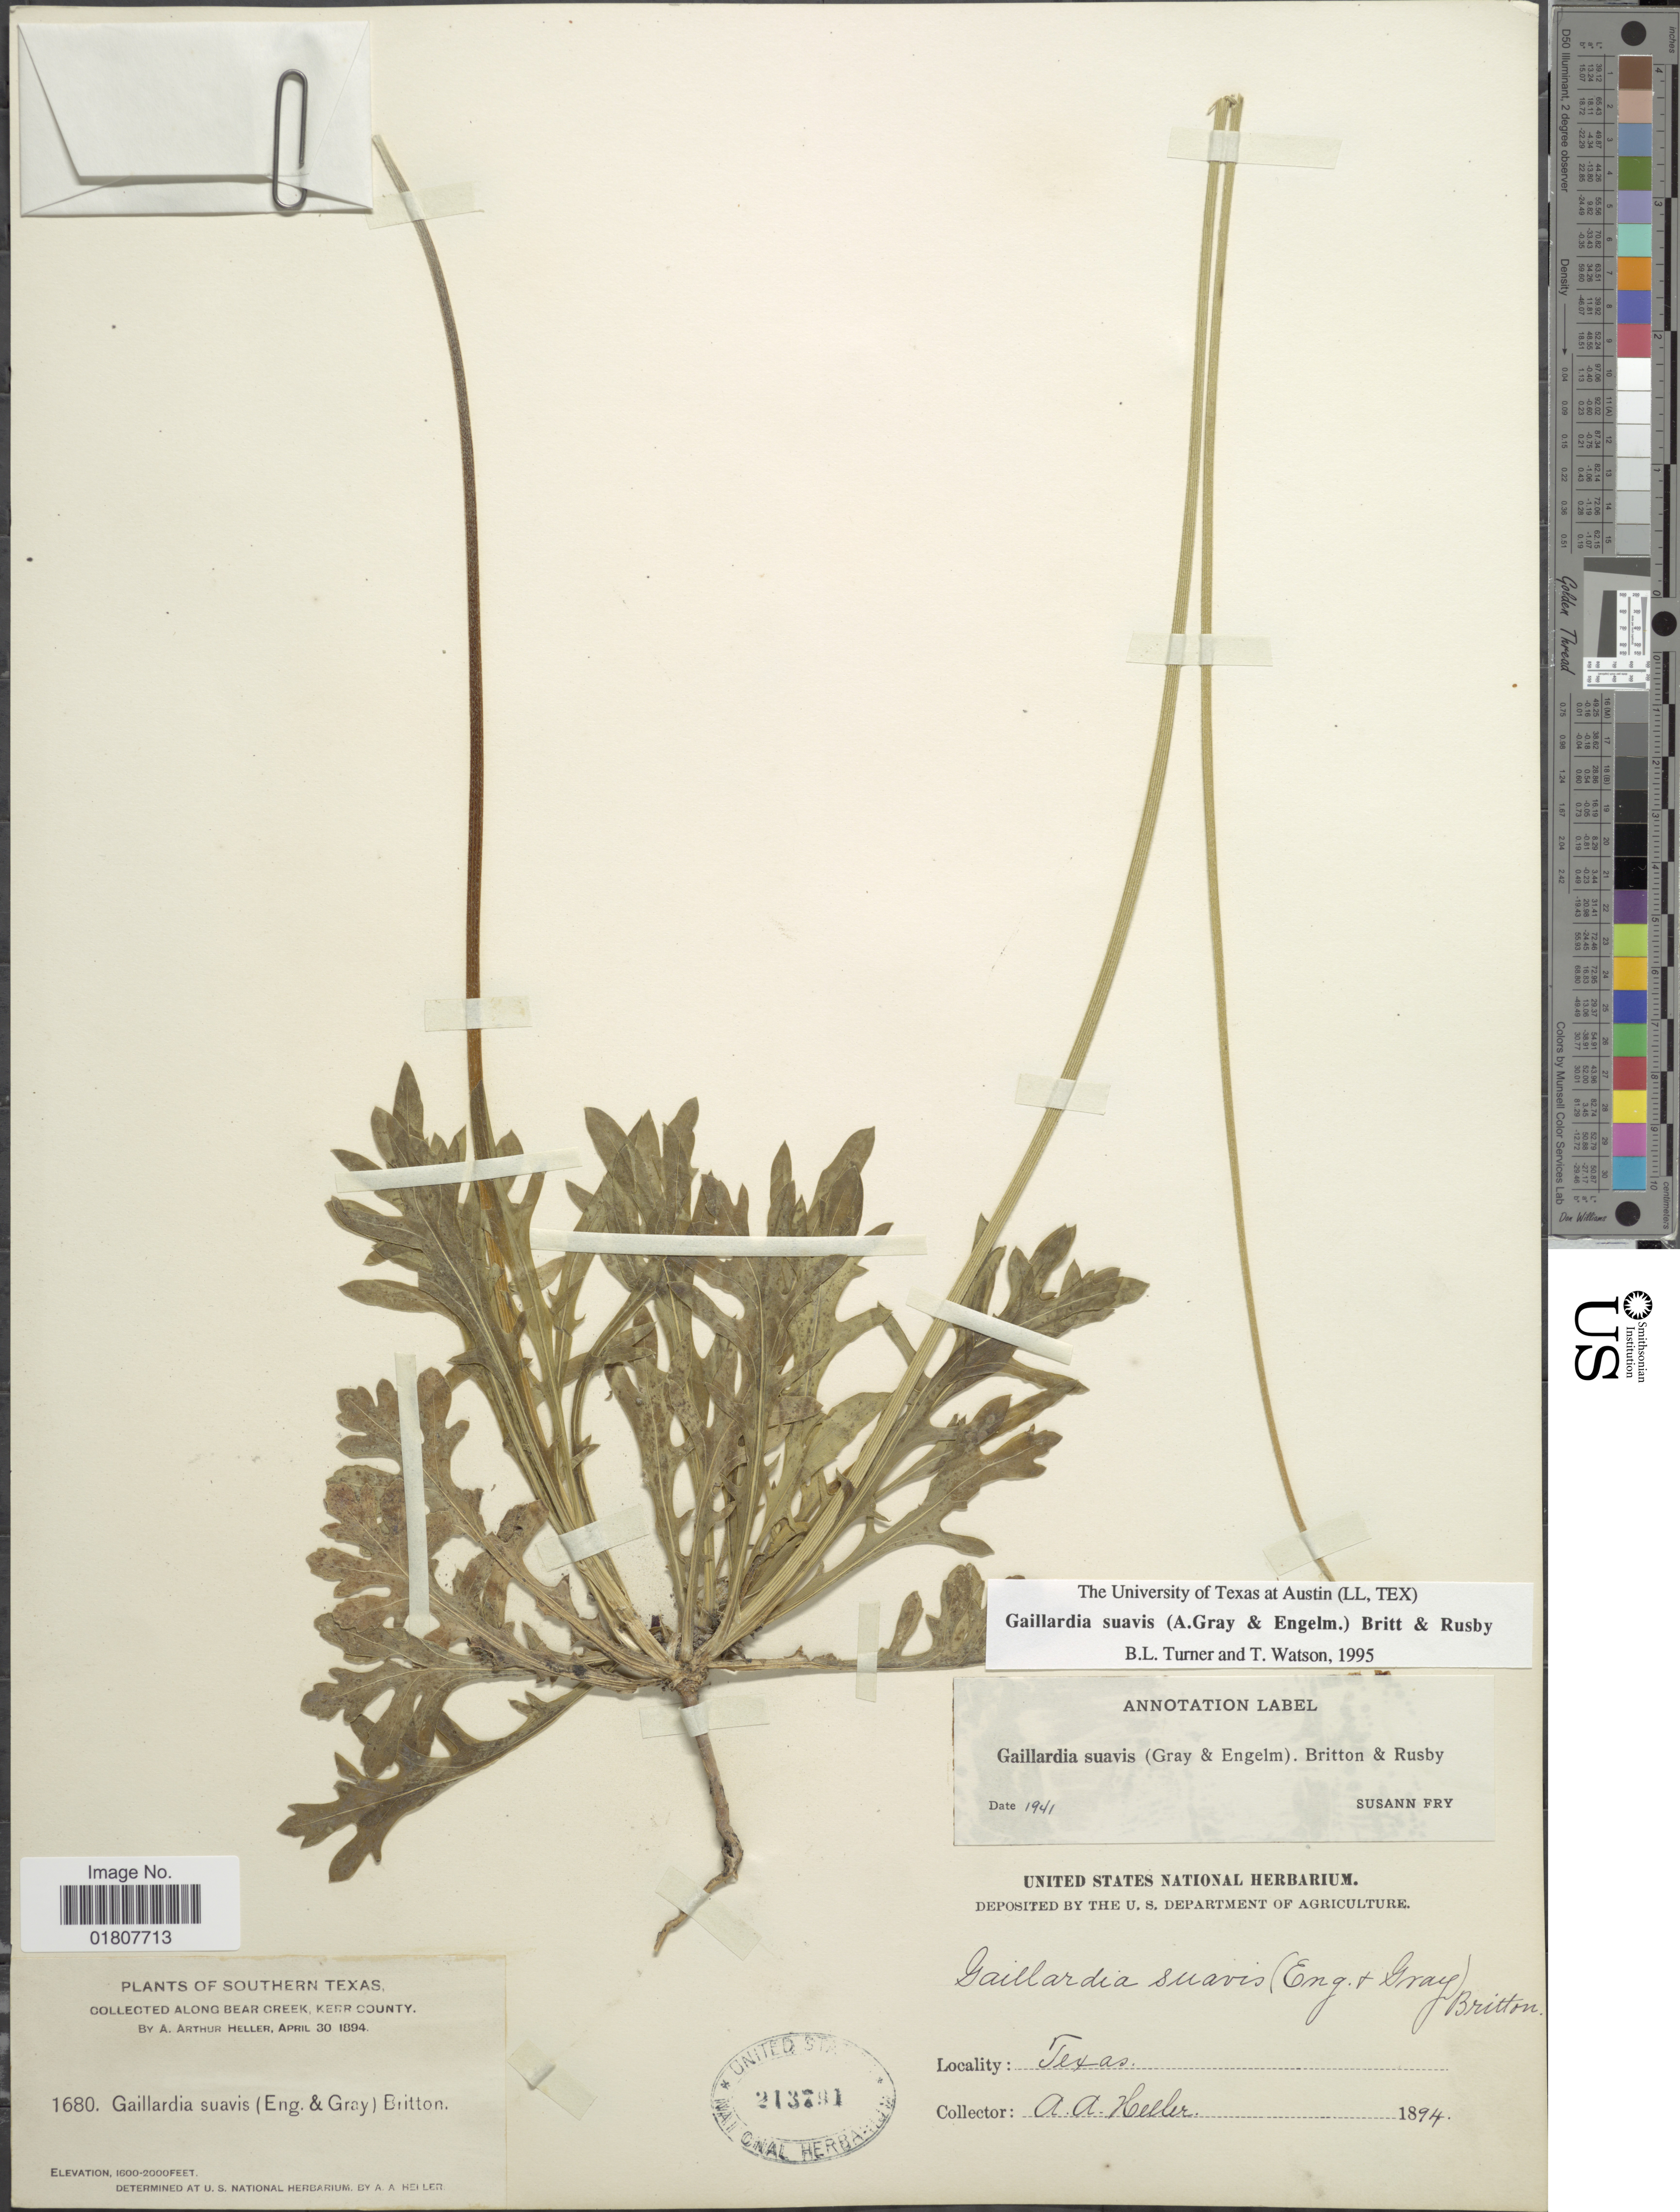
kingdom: Plantae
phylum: Tracheophyta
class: Magnoliopsida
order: Asterales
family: Asteraceae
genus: Gaillardia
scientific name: Gaillardia suavis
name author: (A. Gray & Engelm.) Britton & Rusby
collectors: A. A. Heller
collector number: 1680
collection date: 1894-04-30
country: United States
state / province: Texas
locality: Southern Texas. Along Bear Creek, Kerr County.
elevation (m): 488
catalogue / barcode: US 213791